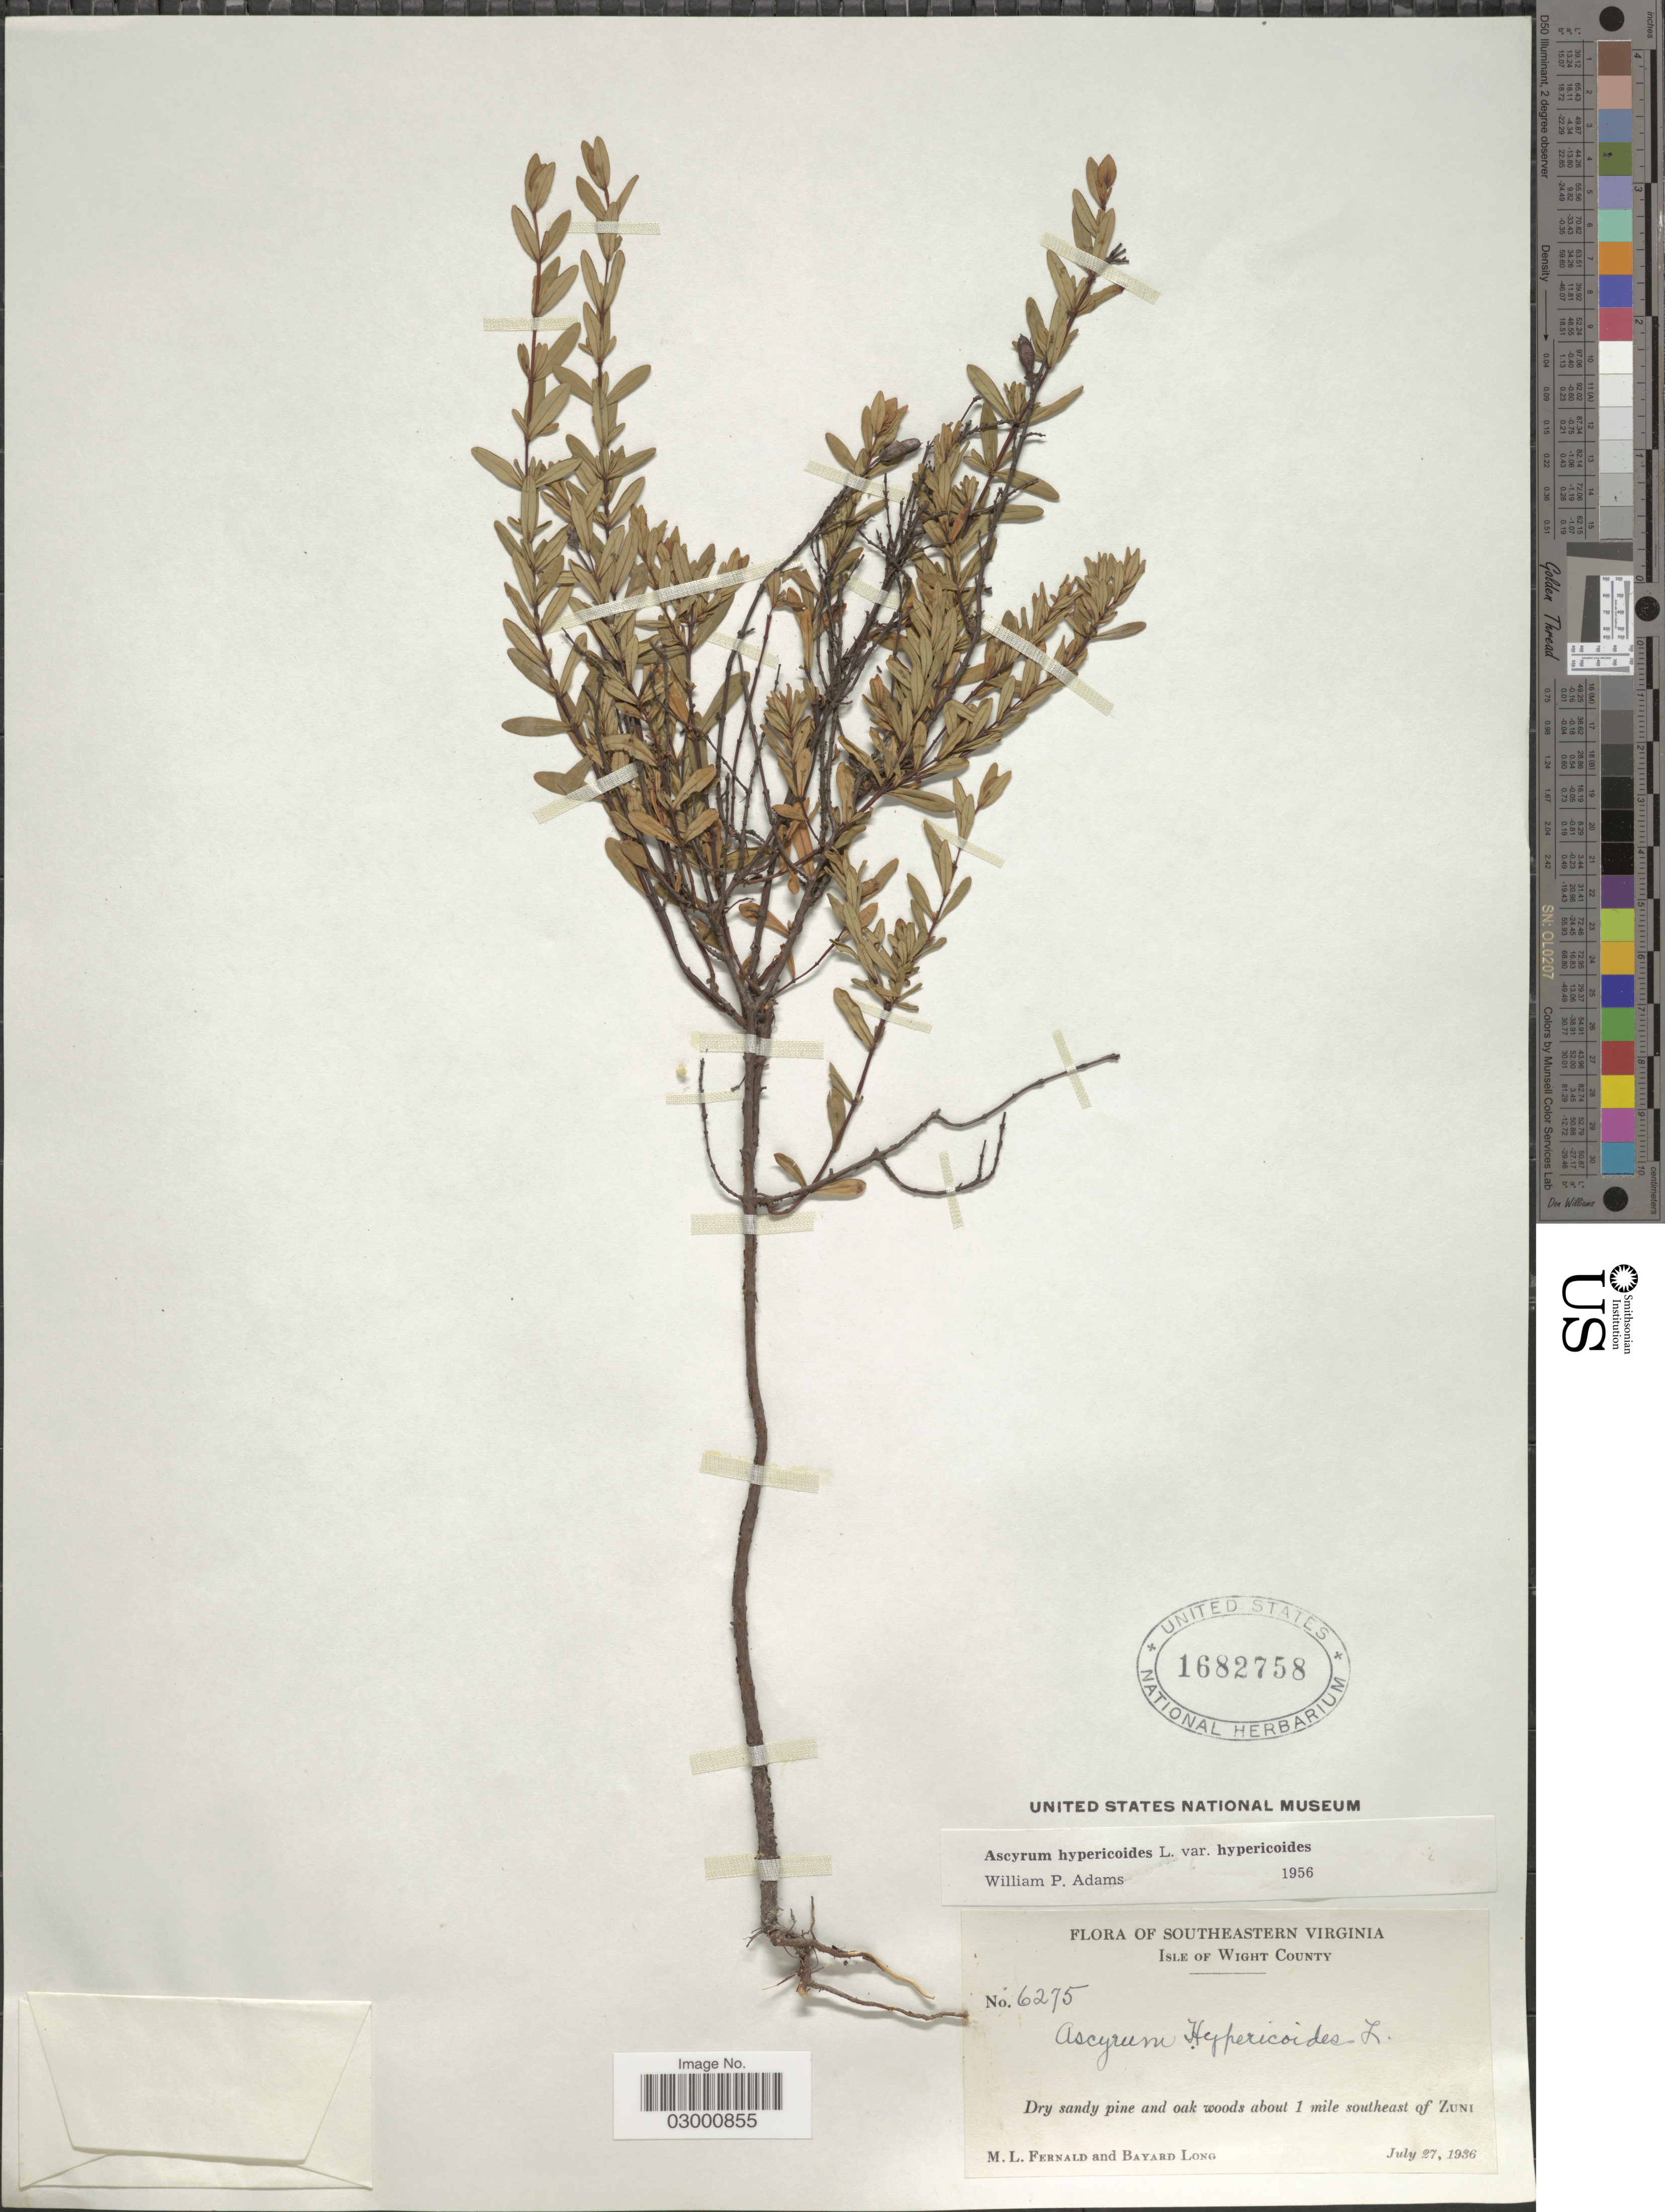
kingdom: Plantae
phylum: Tracheophyta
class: Magnoliopsida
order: Malpighiales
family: Hypericaceae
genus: Hypericum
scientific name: Hypericum hypericoides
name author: (L.) Crantz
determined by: Strong, Mark T., (BOT), Smithsonian Institution - National Museum of Natural History (UNITED STATES)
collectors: M. L. Fernald & B. Long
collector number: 6275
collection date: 1936-07-27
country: United States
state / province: Virginia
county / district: Isle of Wight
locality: Southeastern Virginia. Isle of Wight County. Dry sandy pine and oak woods about 1 mile southeast of Zuni.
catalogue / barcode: US 1682758